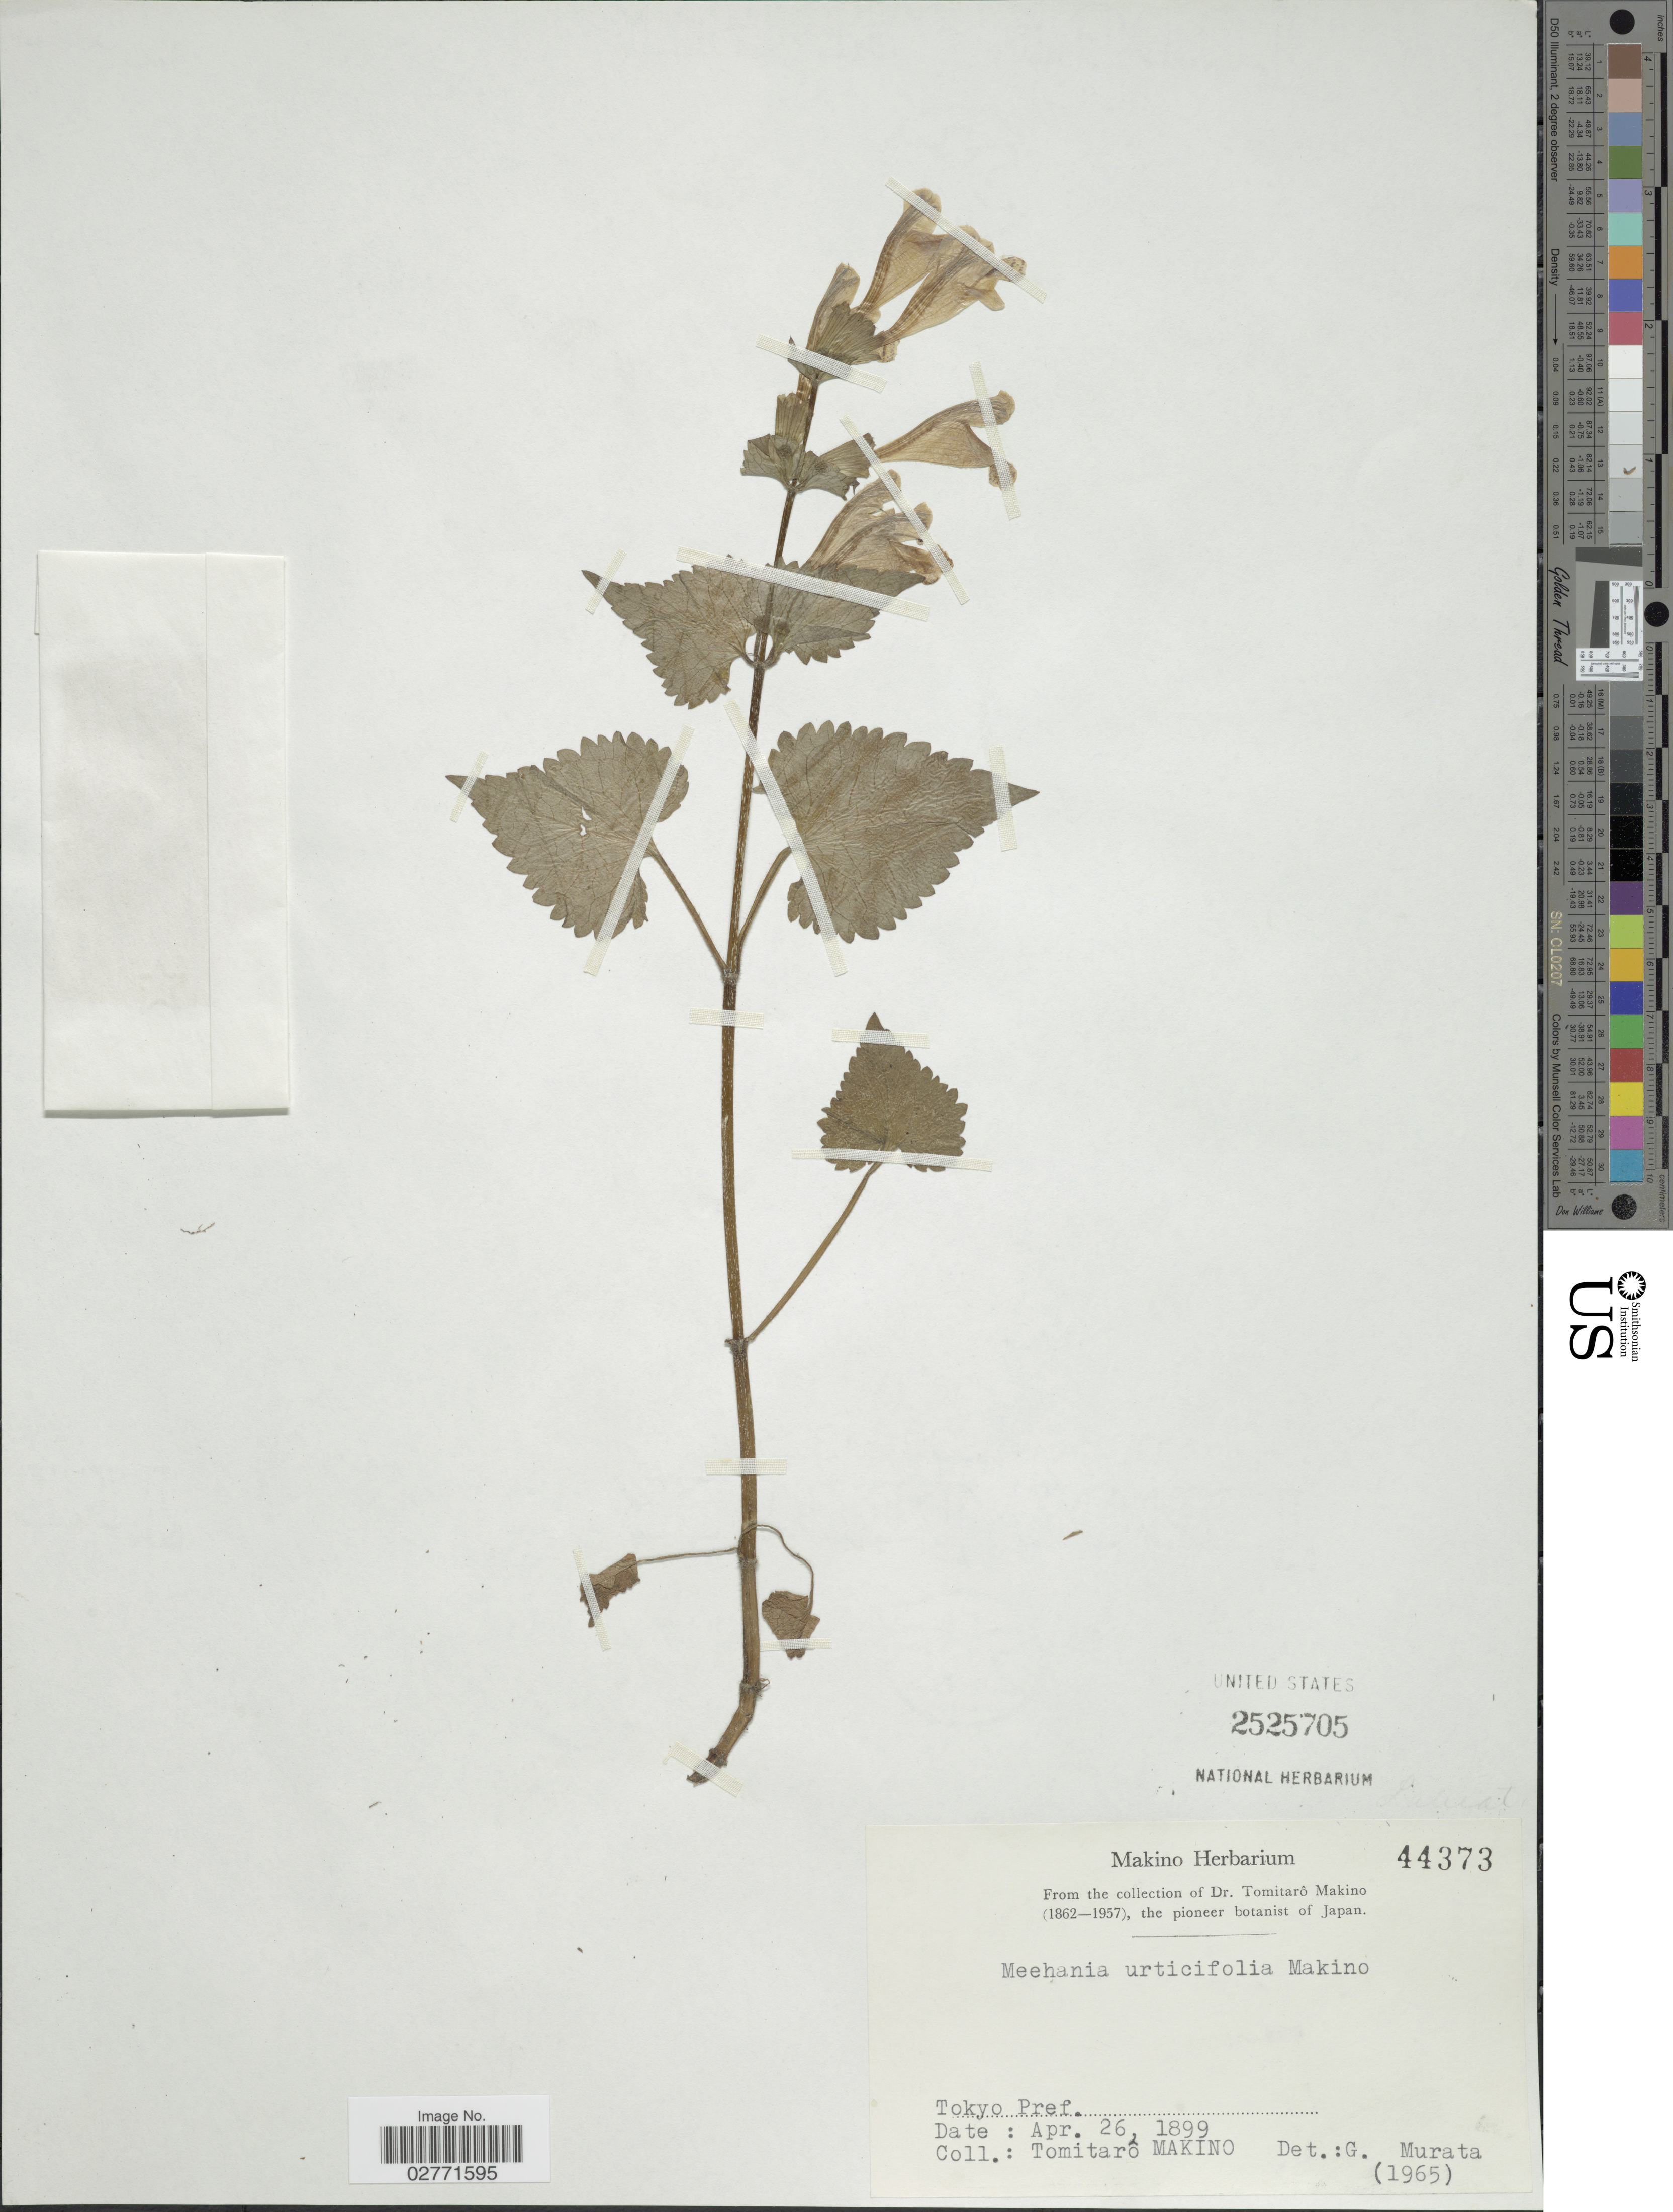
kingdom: Plantae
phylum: Tracheophyta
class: Magnoliopsida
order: Lamiales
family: Lamiaceae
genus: Meehania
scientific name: Meehania urticifolia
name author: (Miq.) Makino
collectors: T. Makino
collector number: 44373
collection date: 1899-04-26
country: Japan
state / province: Tokyo, Federal City of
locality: Tokyo Pref.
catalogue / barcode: US 2525705